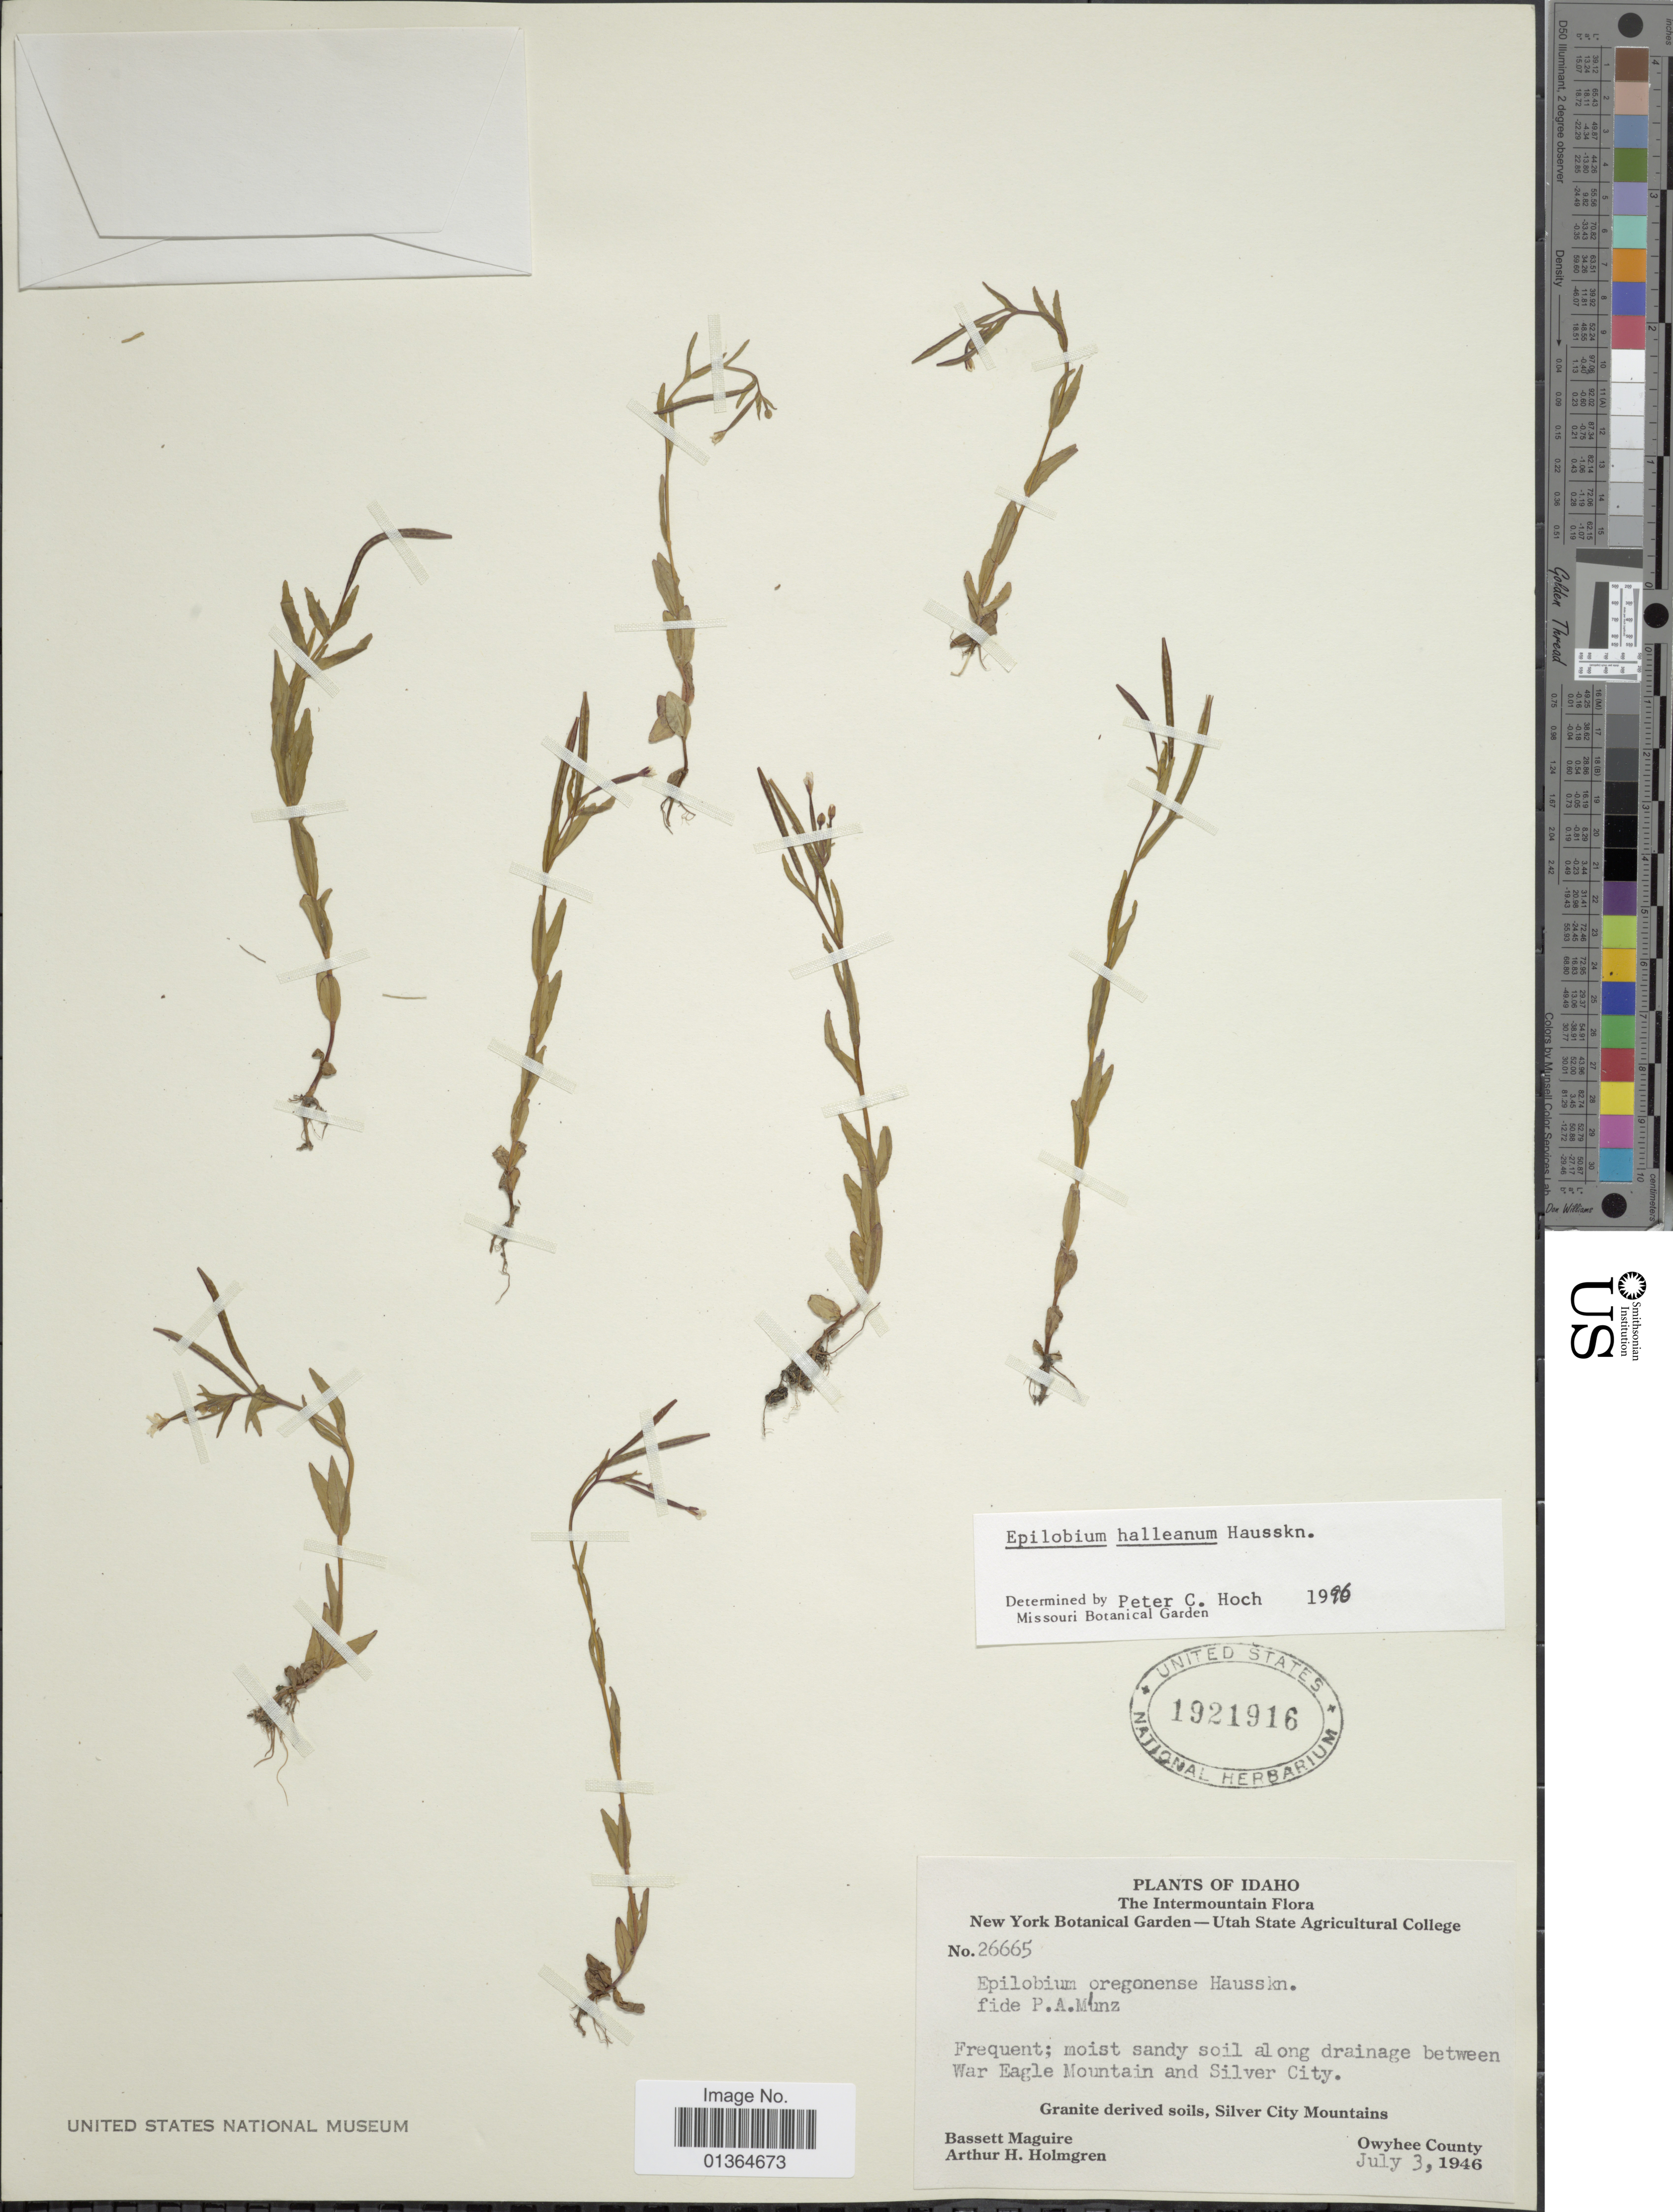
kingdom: Plantae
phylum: Tracheophyta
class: Magnoliopsida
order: Myrtales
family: Onagraceae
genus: Epilobium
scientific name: Epilobium hallianum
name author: Hausskn.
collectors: B. Maguire & A. H. Holmgren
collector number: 26665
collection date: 1946-07-03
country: United States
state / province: Idaho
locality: Frequent; moist sandy soil along drainage between War Eagle Mountain and Silver City. Granite derived soils, Silver City Mountains.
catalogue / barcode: US 1921916